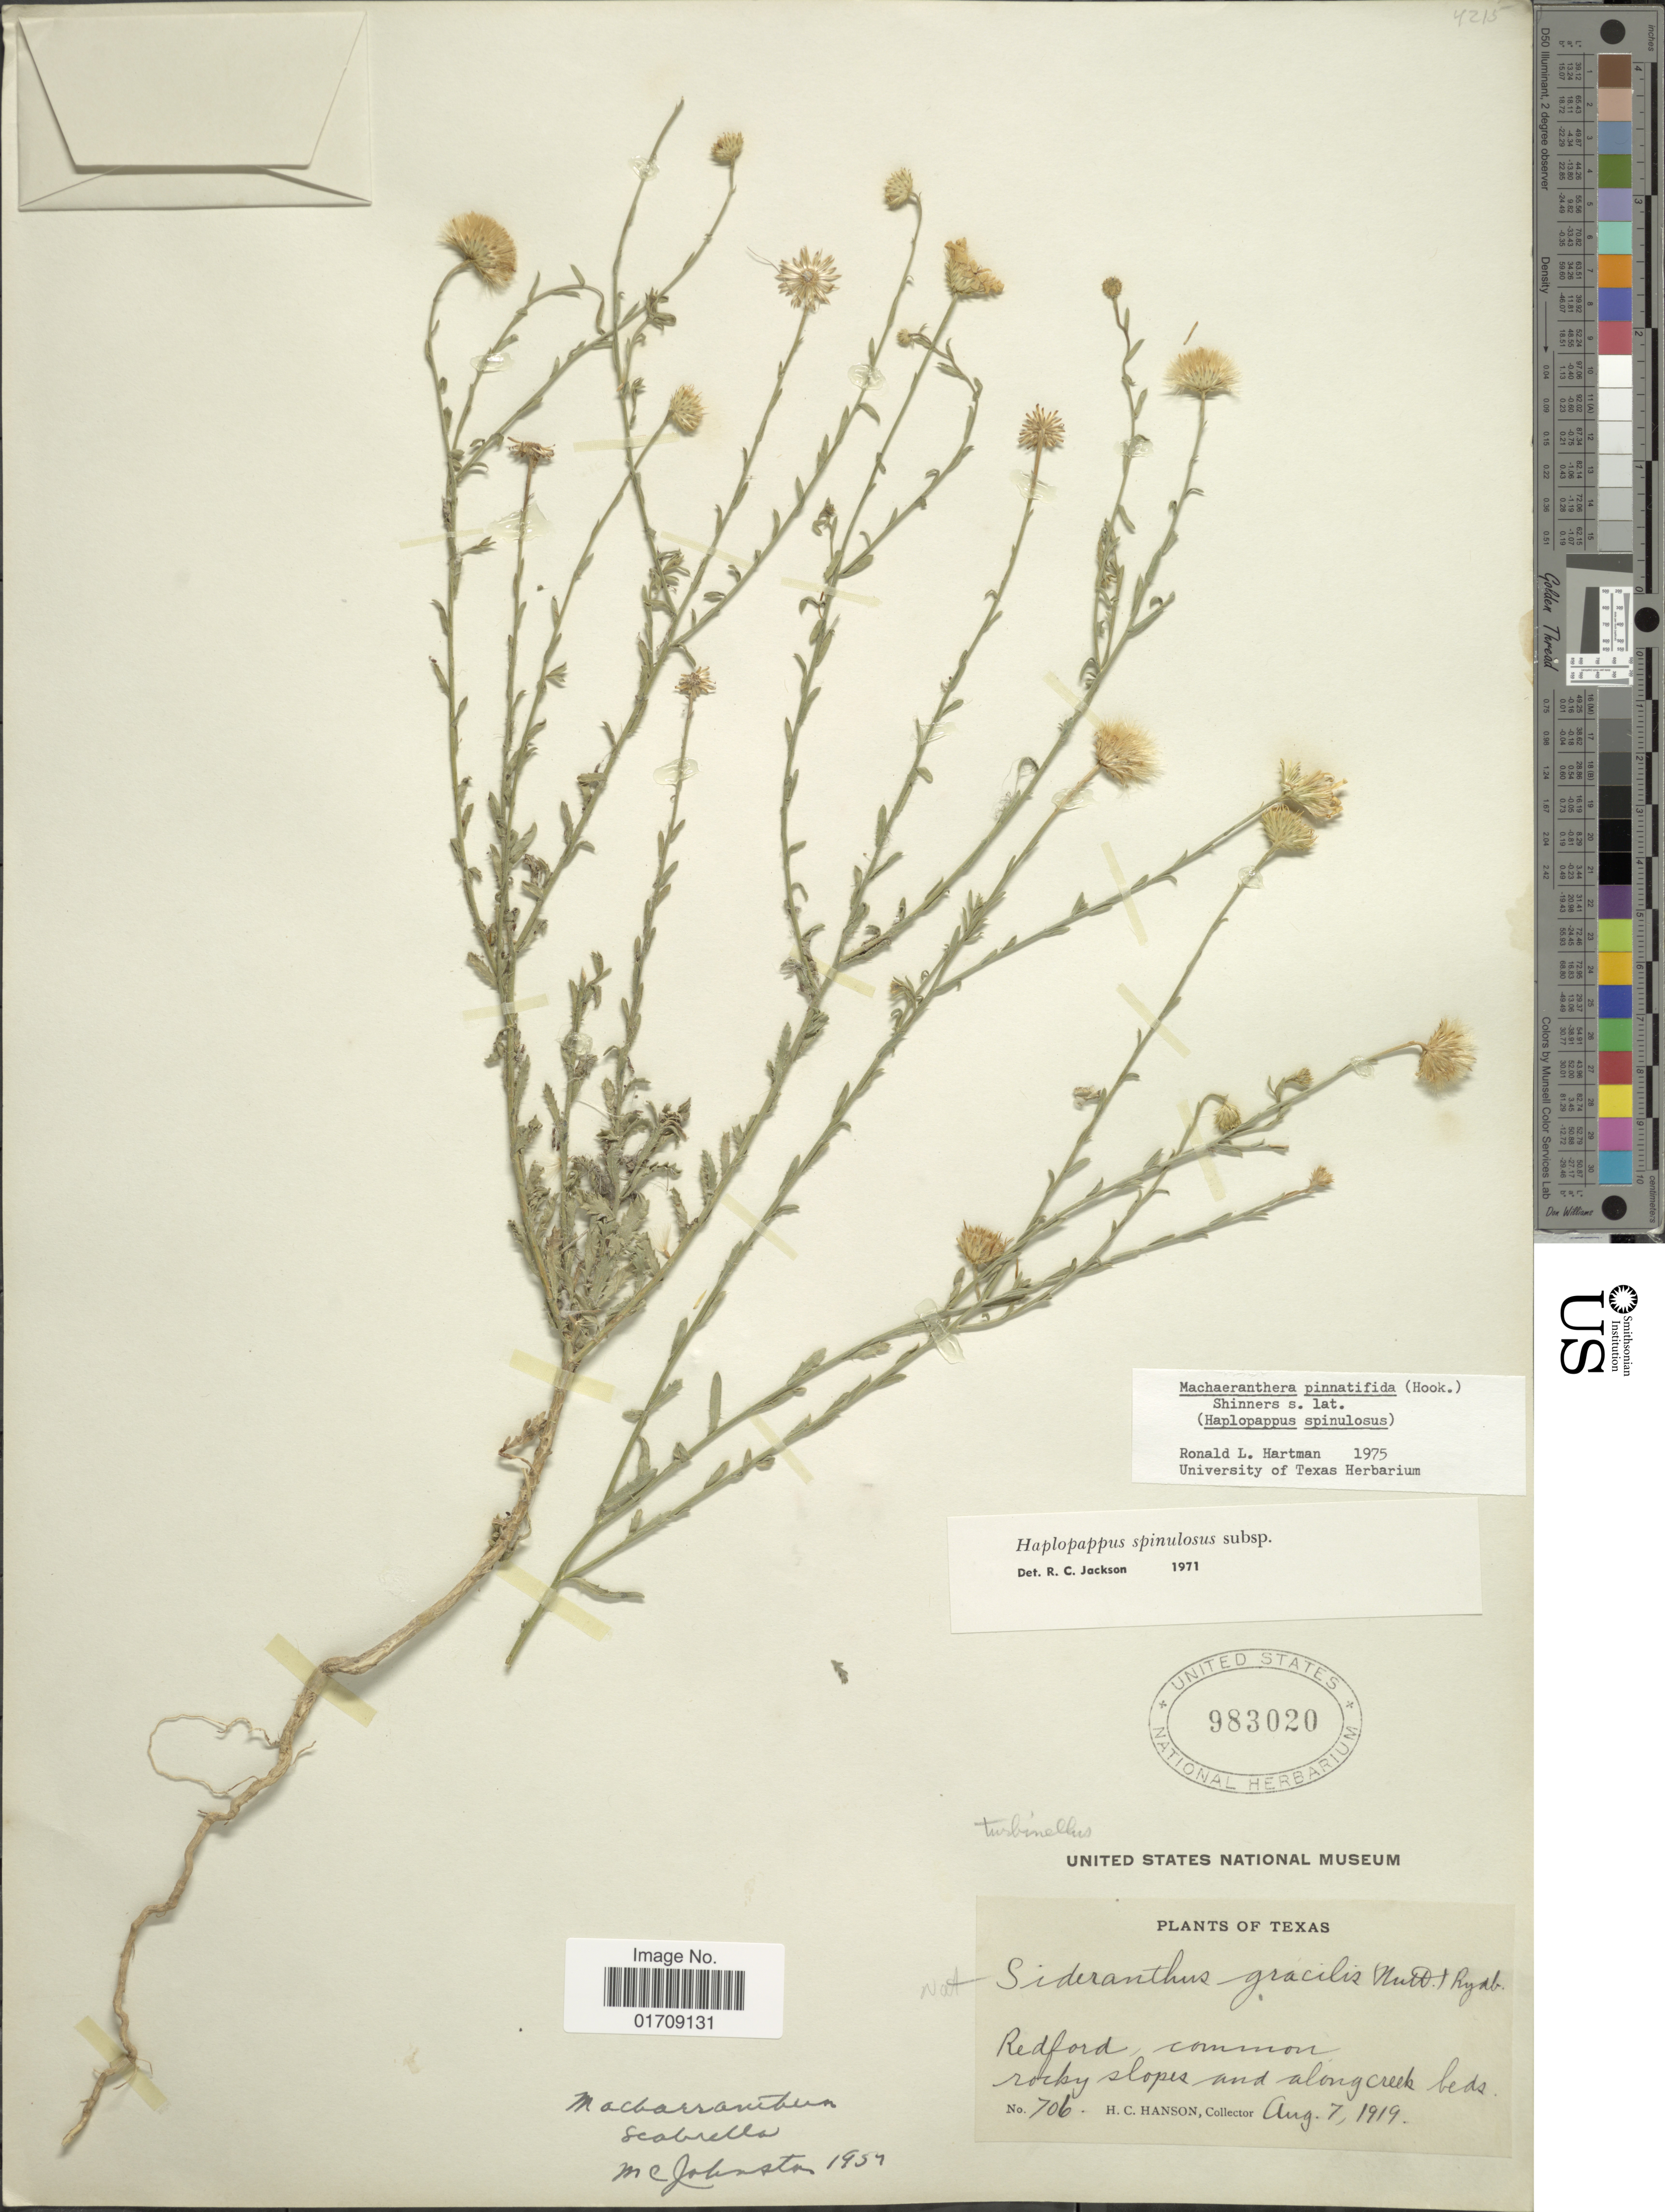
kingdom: Plantae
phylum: Tracheophyta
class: Magnoliopsida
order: Asterales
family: Asteraceae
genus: Machaeranthera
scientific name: Machaeranthera pinnatifida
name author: (Hook.) Shinners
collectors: H. Hanson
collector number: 706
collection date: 1919-08-07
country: United States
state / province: Texas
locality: Redford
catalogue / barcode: US 983020